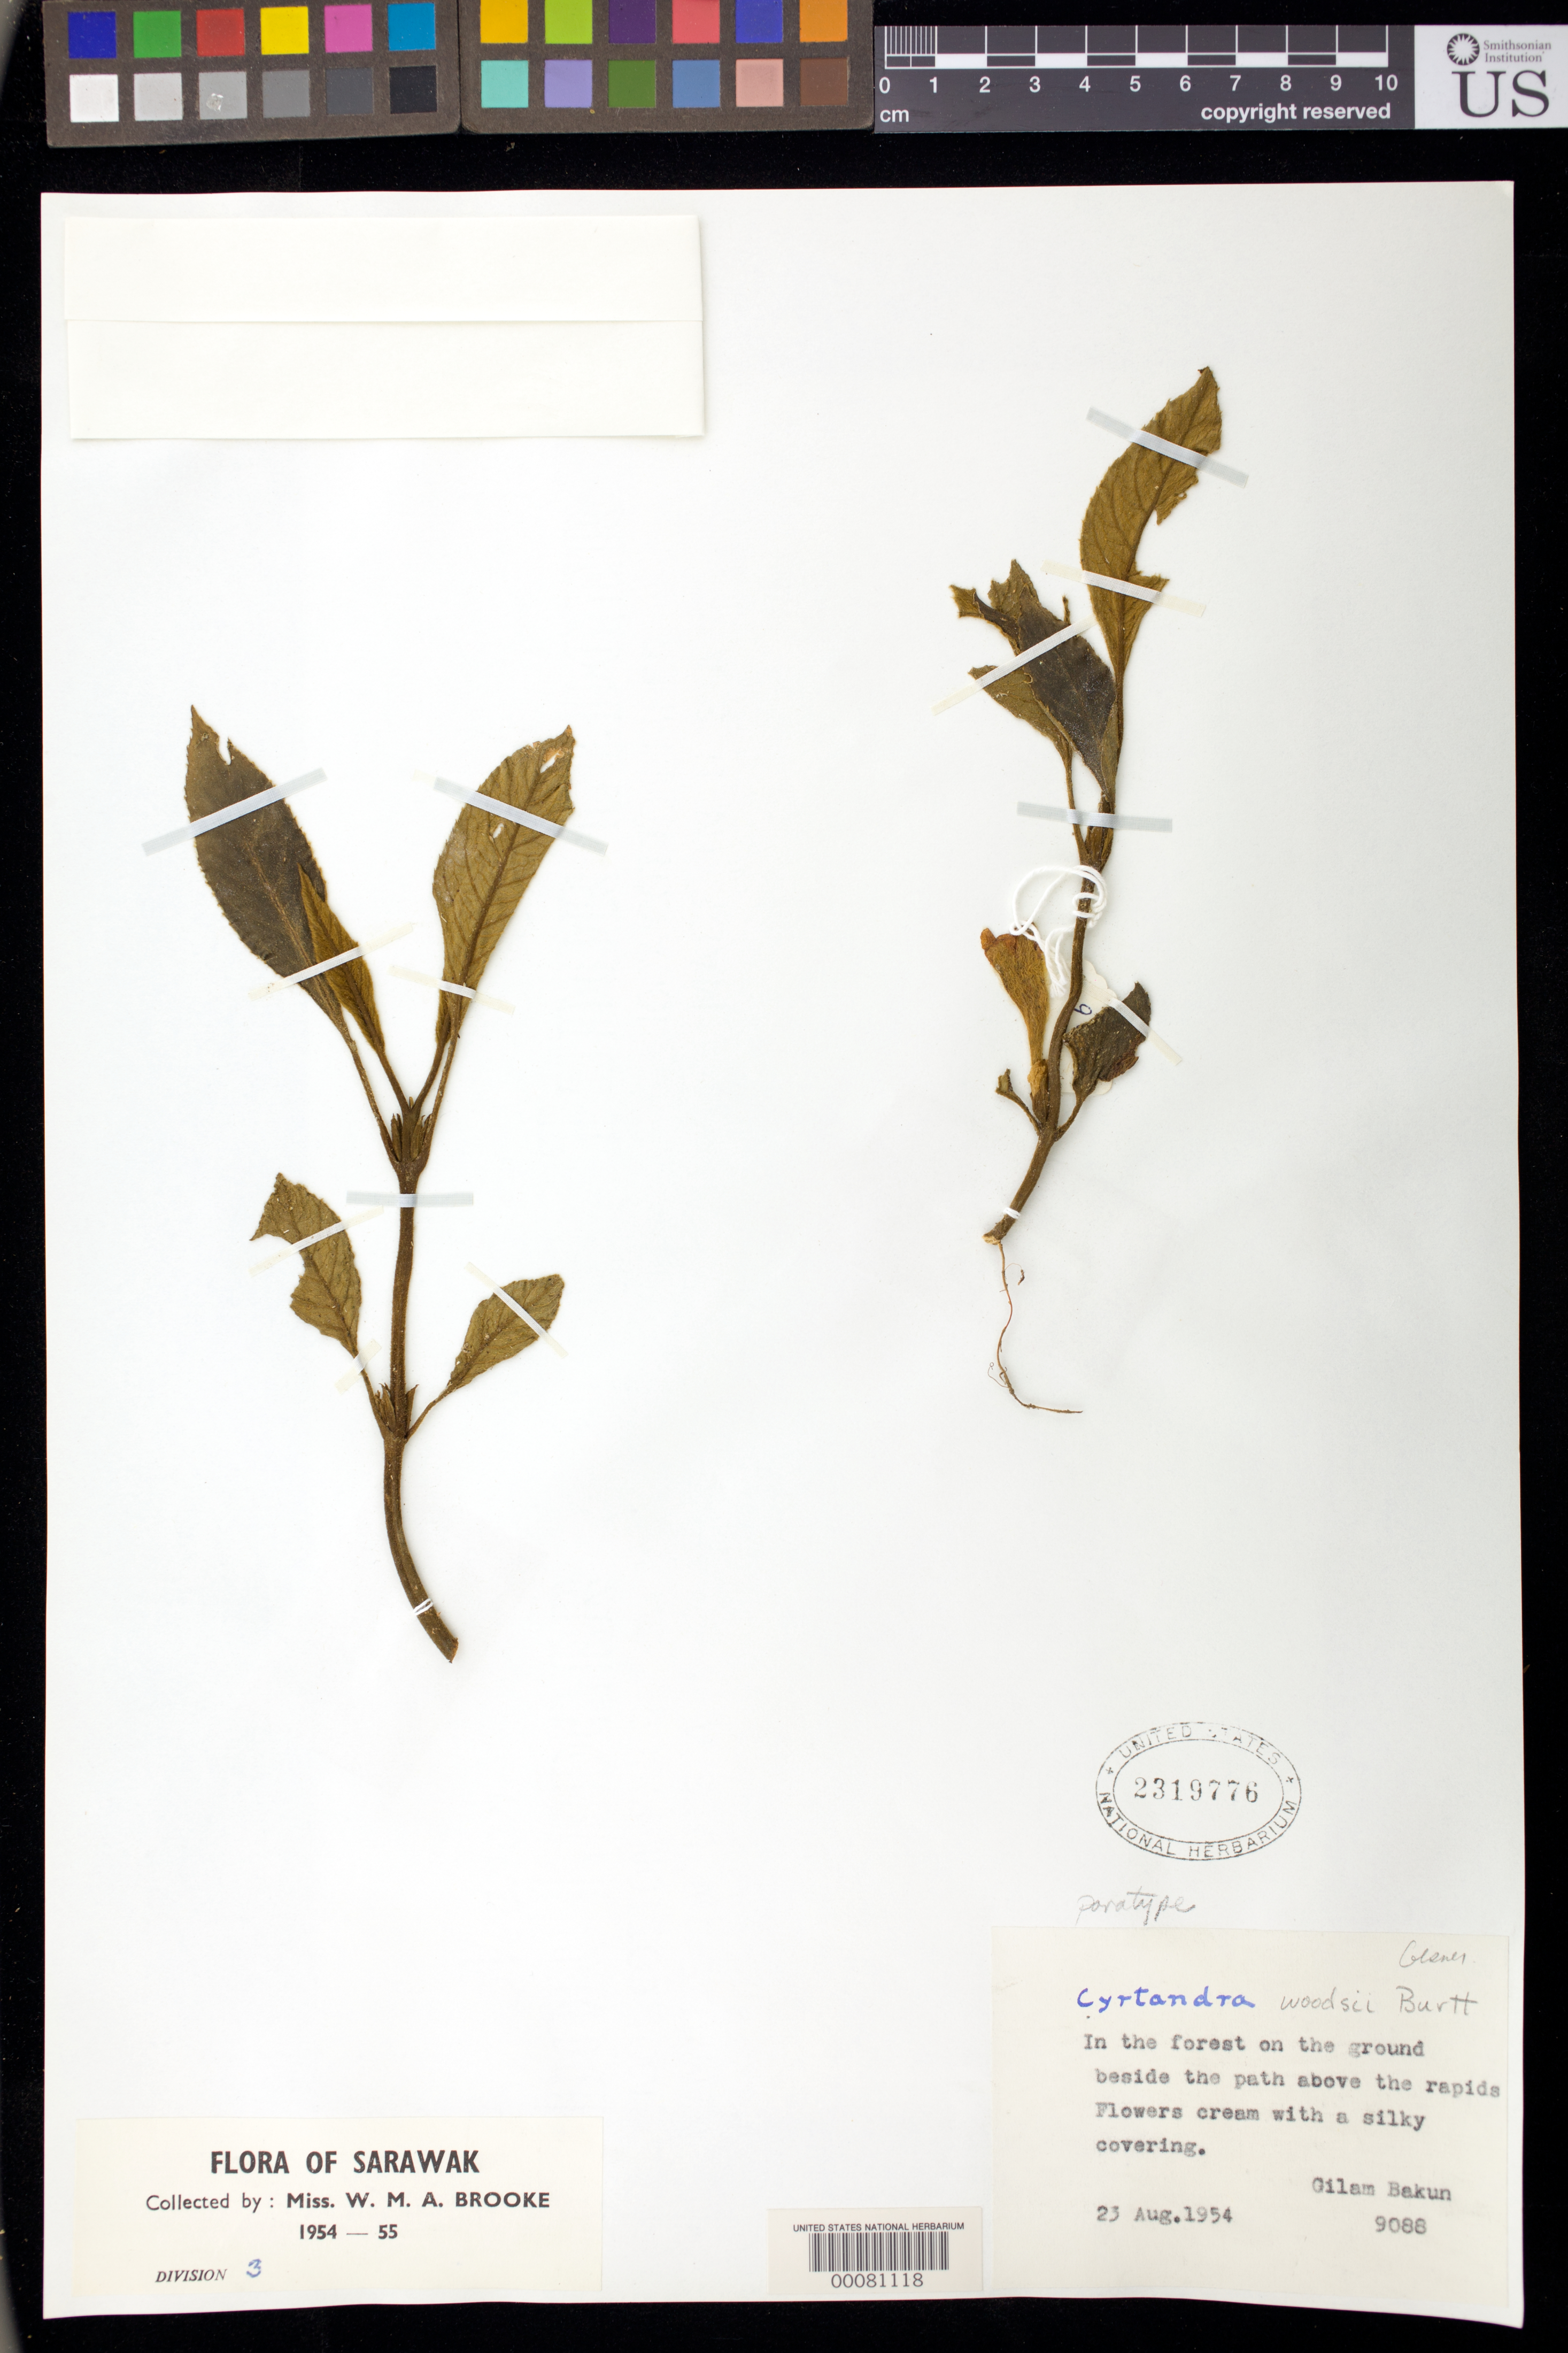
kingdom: Plantae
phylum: Tracheophyta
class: Magnoliopsida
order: Lamiales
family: Gesneriaceae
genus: Cyrtandra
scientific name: Cyrtandra woodsii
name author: B.L. Burtt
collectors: W. Brooke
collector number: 9088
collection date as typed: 23 Aug 1954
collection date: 1954-08-23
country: Malaysia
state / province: Sarawak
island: Borneo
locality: Gilam bakun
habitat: In the forest on the ground beside the path above the rapids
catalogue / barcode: US 2319776